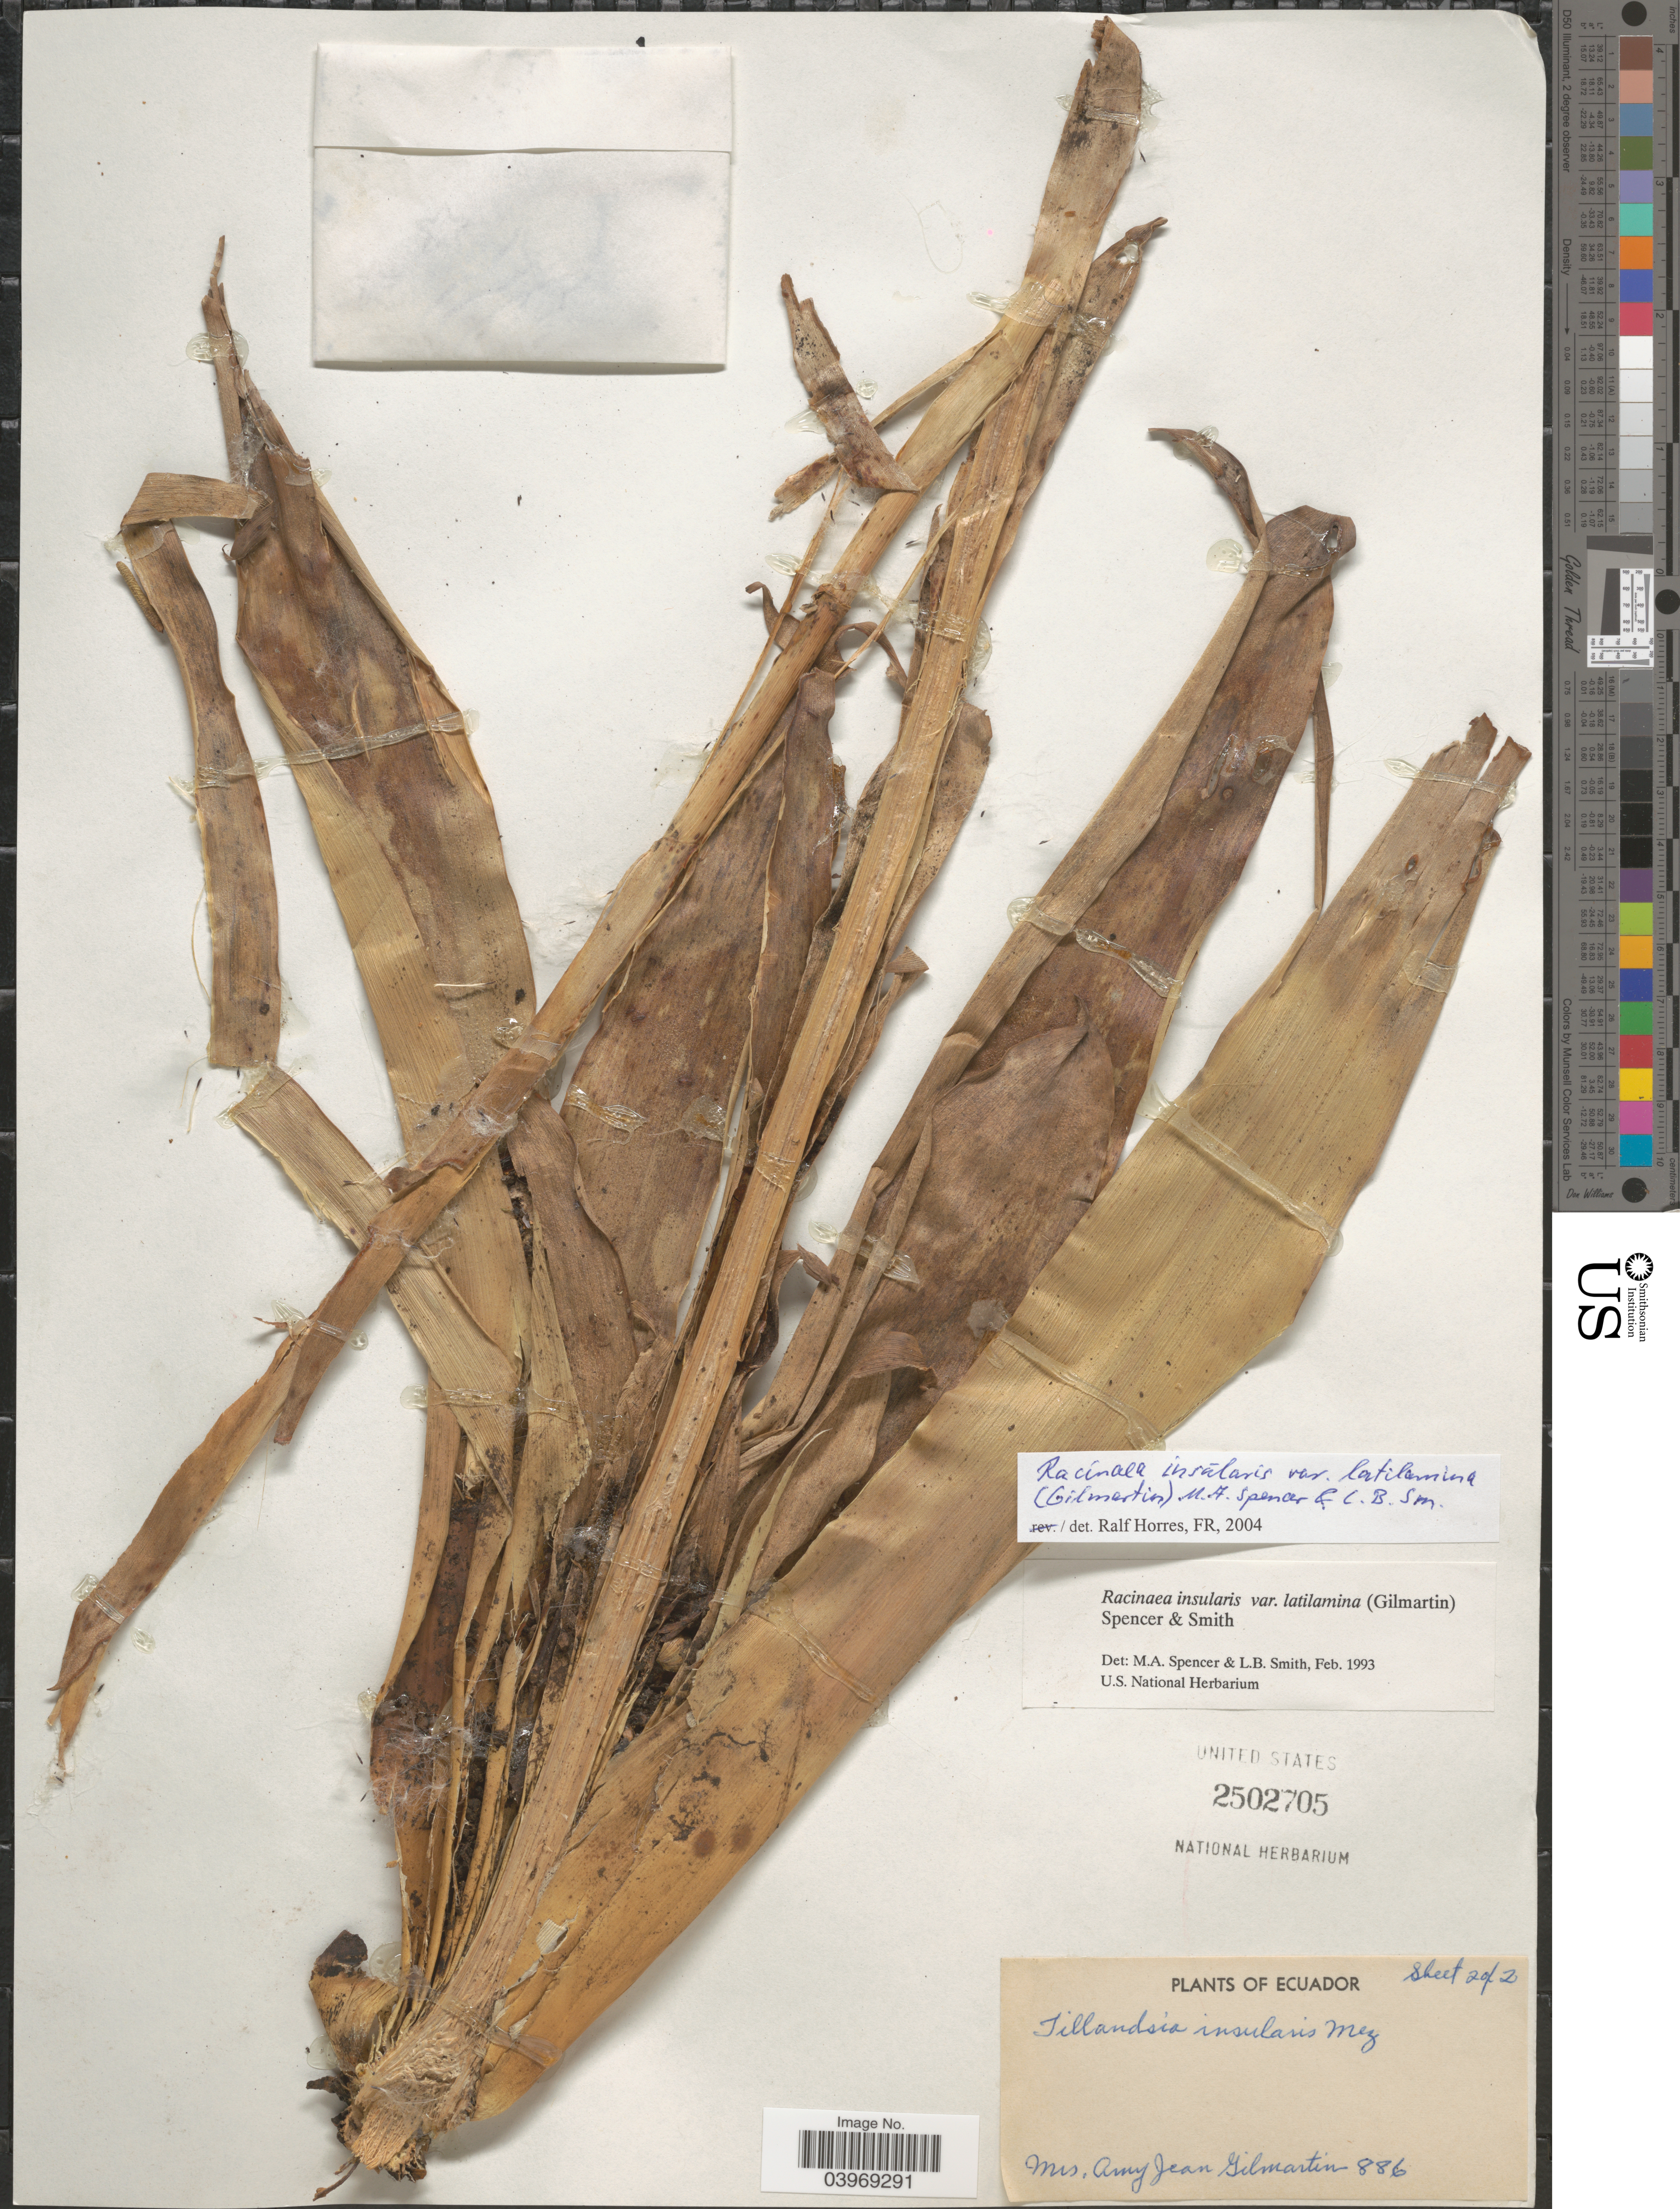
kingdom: Plantae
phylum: Tracheophyta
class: Liliopsida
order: Poales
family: Bromeliaceae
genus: Racinaea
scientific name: Racinaea insularis var. latilamina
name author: (Gilmartin) M.A. Spencer & L.B. Sm.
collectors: A. J. Gilmartin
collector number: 886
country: Ecuador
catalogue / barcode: US 2502705